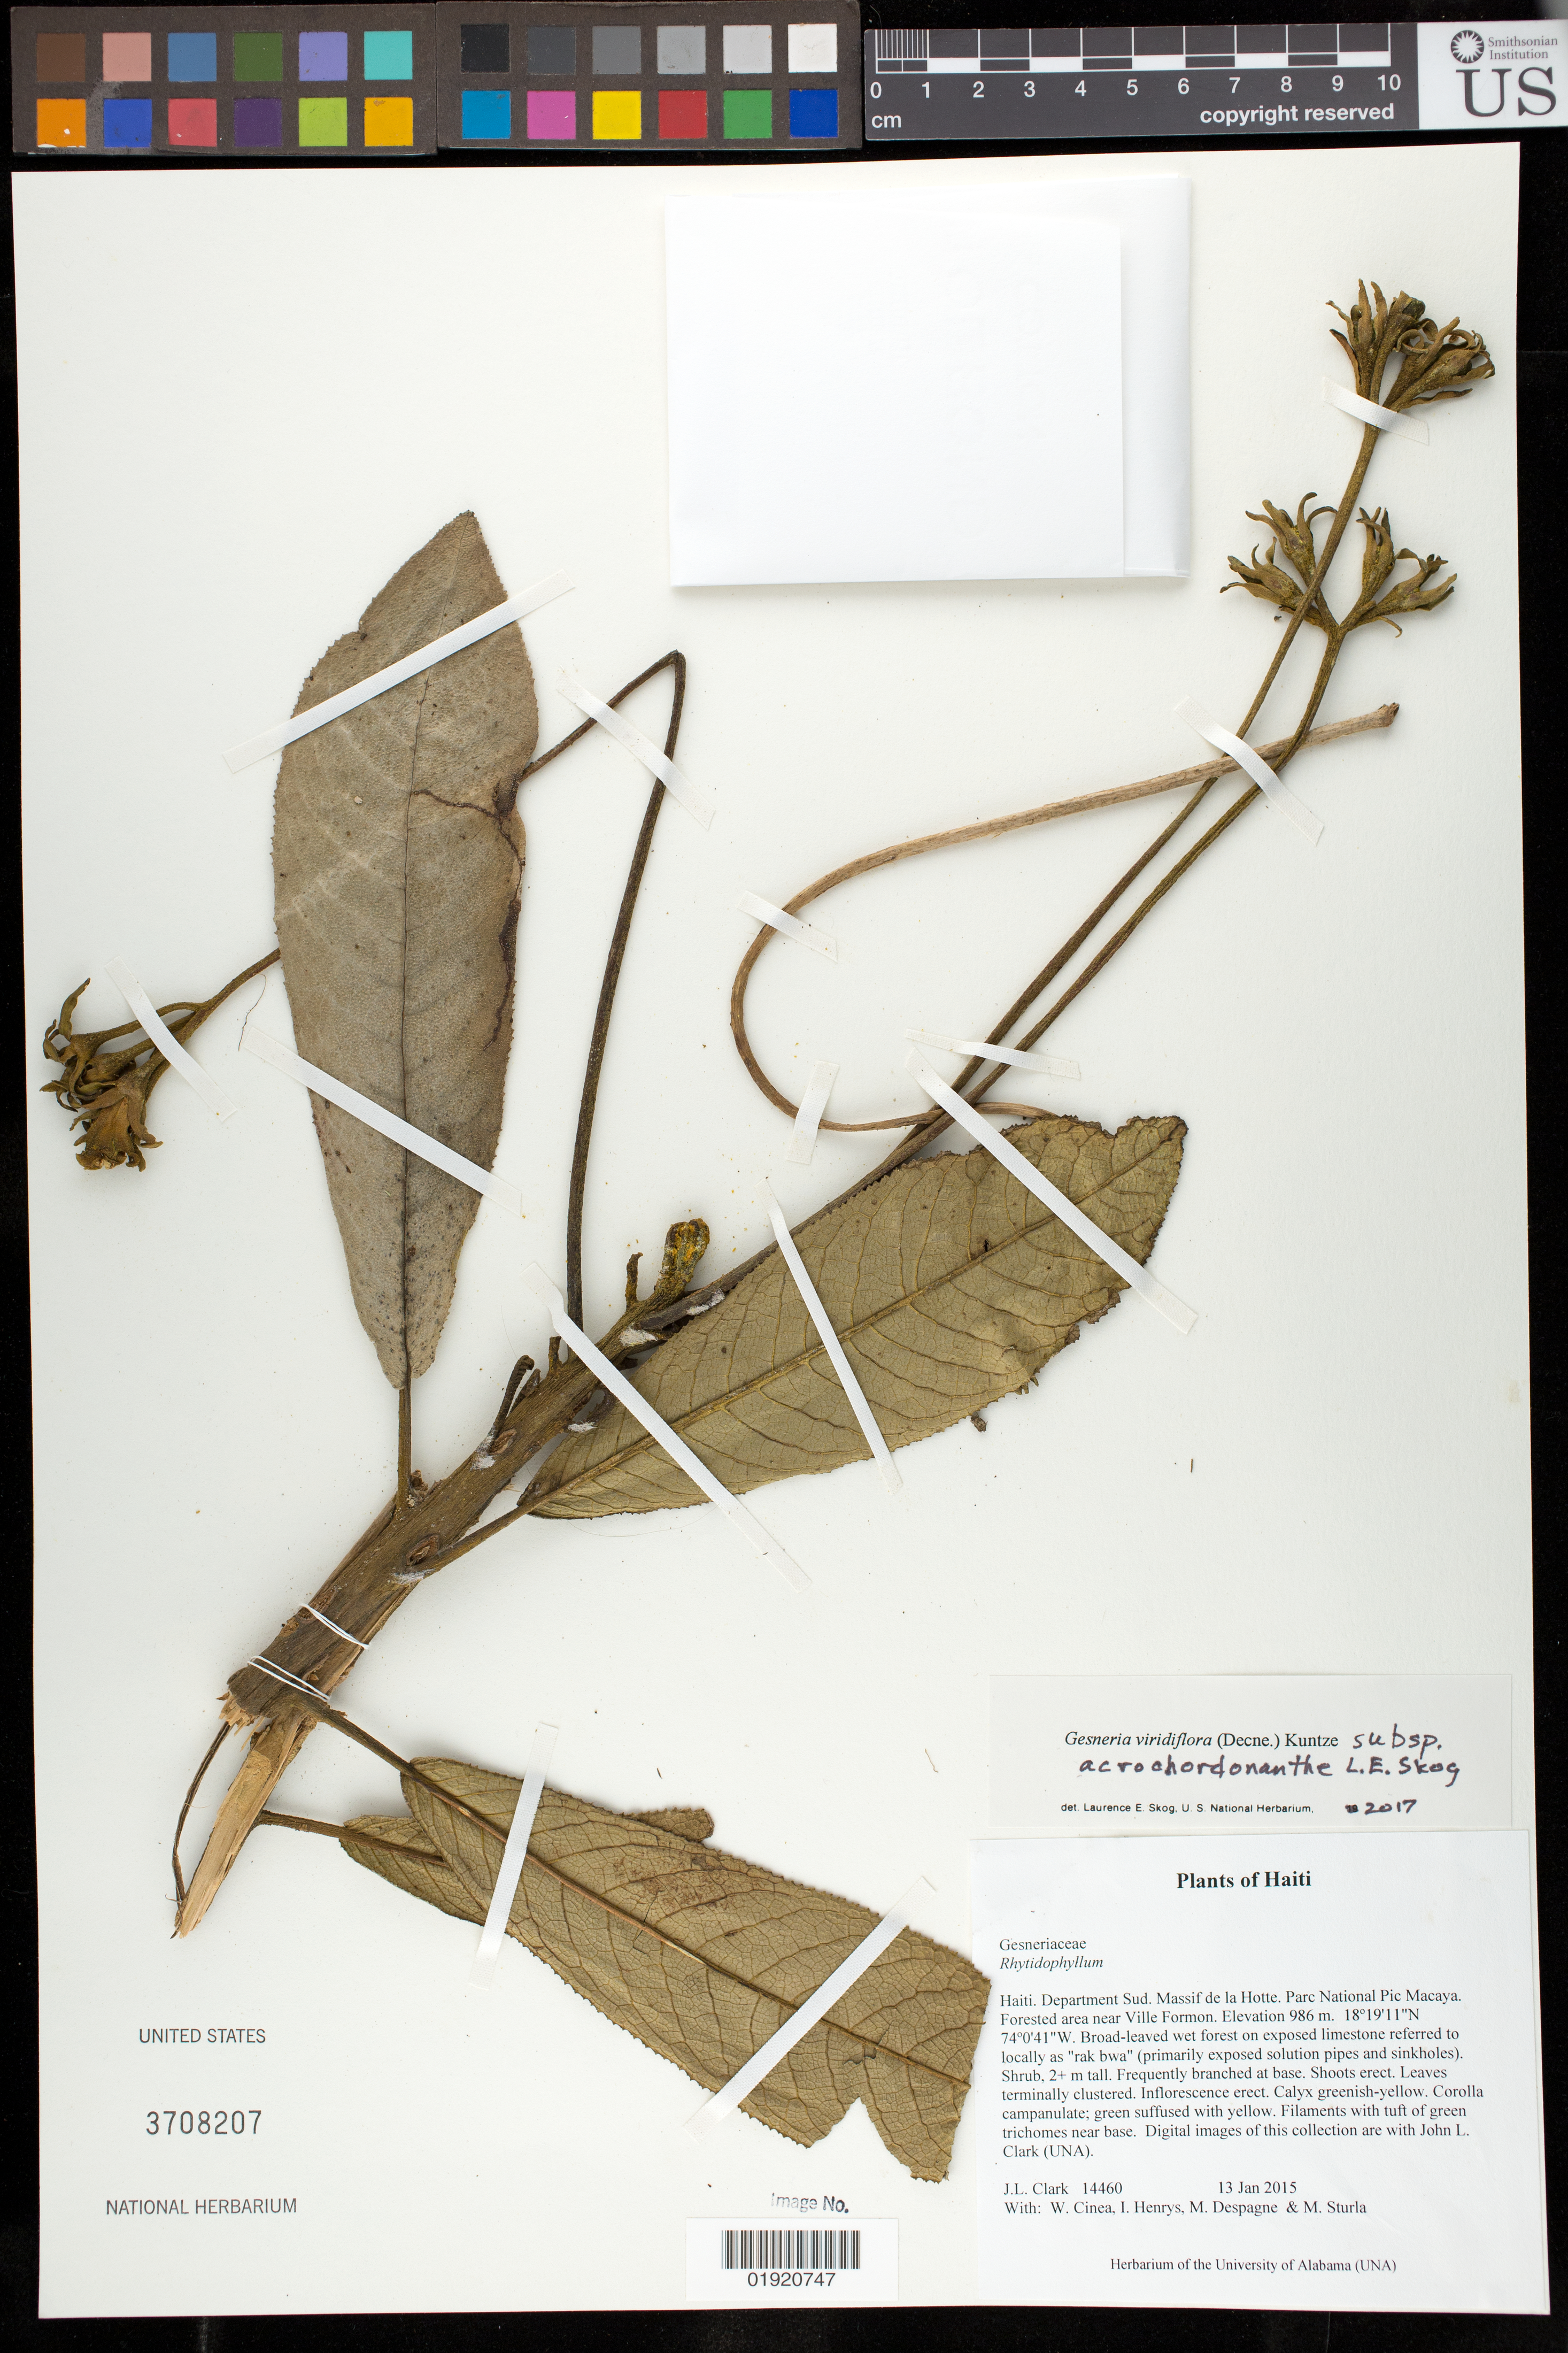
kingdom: Plantae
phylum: Tracheophyta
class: Magnoliopsida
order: Lamiales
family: Gesneriaceae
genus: Gesneria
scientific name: Gesneria flava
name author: F.Lamb. bis et al.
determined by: Clark, J. L., (SEL), The Marie Selby Botanical Garden (UNITED STATES)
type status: Isotype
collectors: J. L. Clark, W. Cinea, I. Henrys, M. Despagne & M. Sturla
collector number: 14460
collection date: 2015-01-13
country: Haiti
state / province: Sud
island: Hispaniola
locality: Haiti. Department Sud. Massif de la Hotte. Parc National Pic Macaya. Forested area near Ville Formon.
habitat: Broad-leaved wet forest on exposed limestone referred to locally as "rak bwa" (primarily exposed solution pipes and sinkholes).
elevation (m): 986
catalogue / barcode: US 3708207